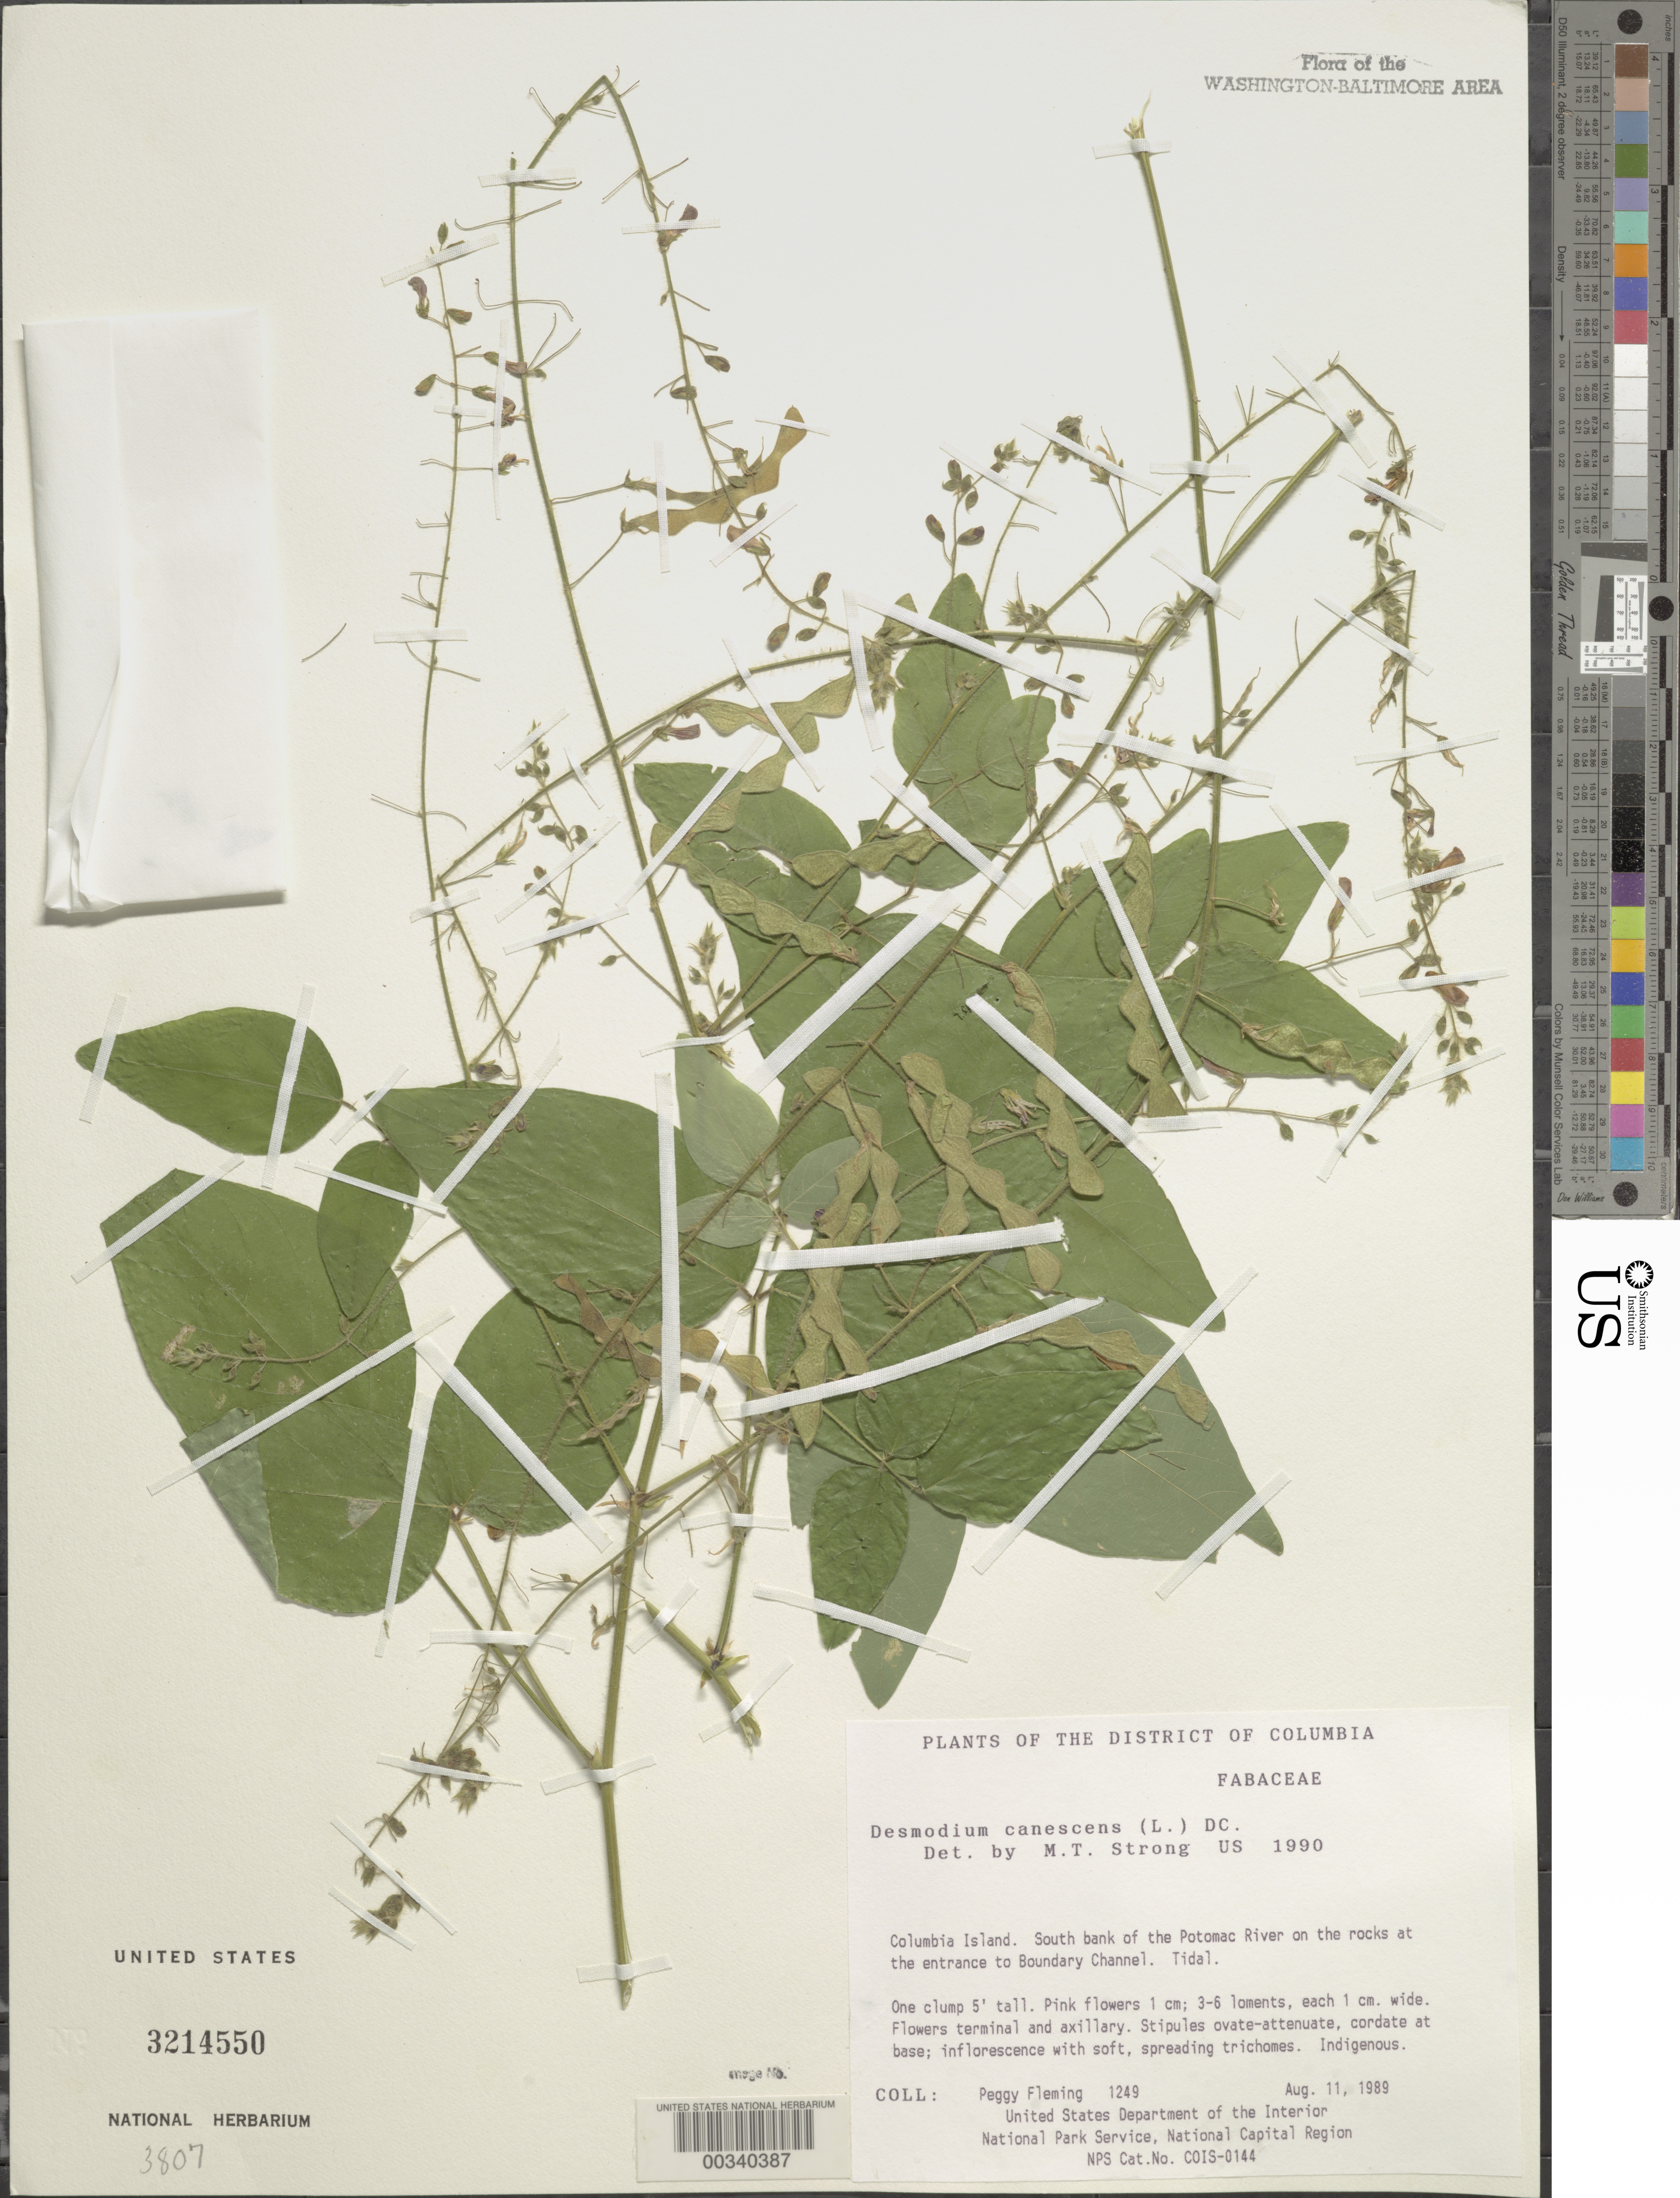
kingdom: Plantae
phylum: Tracheophyta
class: Magnoliopsida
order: Fabales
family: Fabaceae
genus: Desmodium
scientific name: Desmodium canescens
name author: (L.) DC.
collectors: P. Fleming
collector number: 1249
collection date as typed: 11 Aug 1989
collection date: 1989-08-11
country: United States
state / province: District of Columbia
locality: Columbia Island, S bank of Potomac River on the Rocks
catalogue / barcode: US 3214550